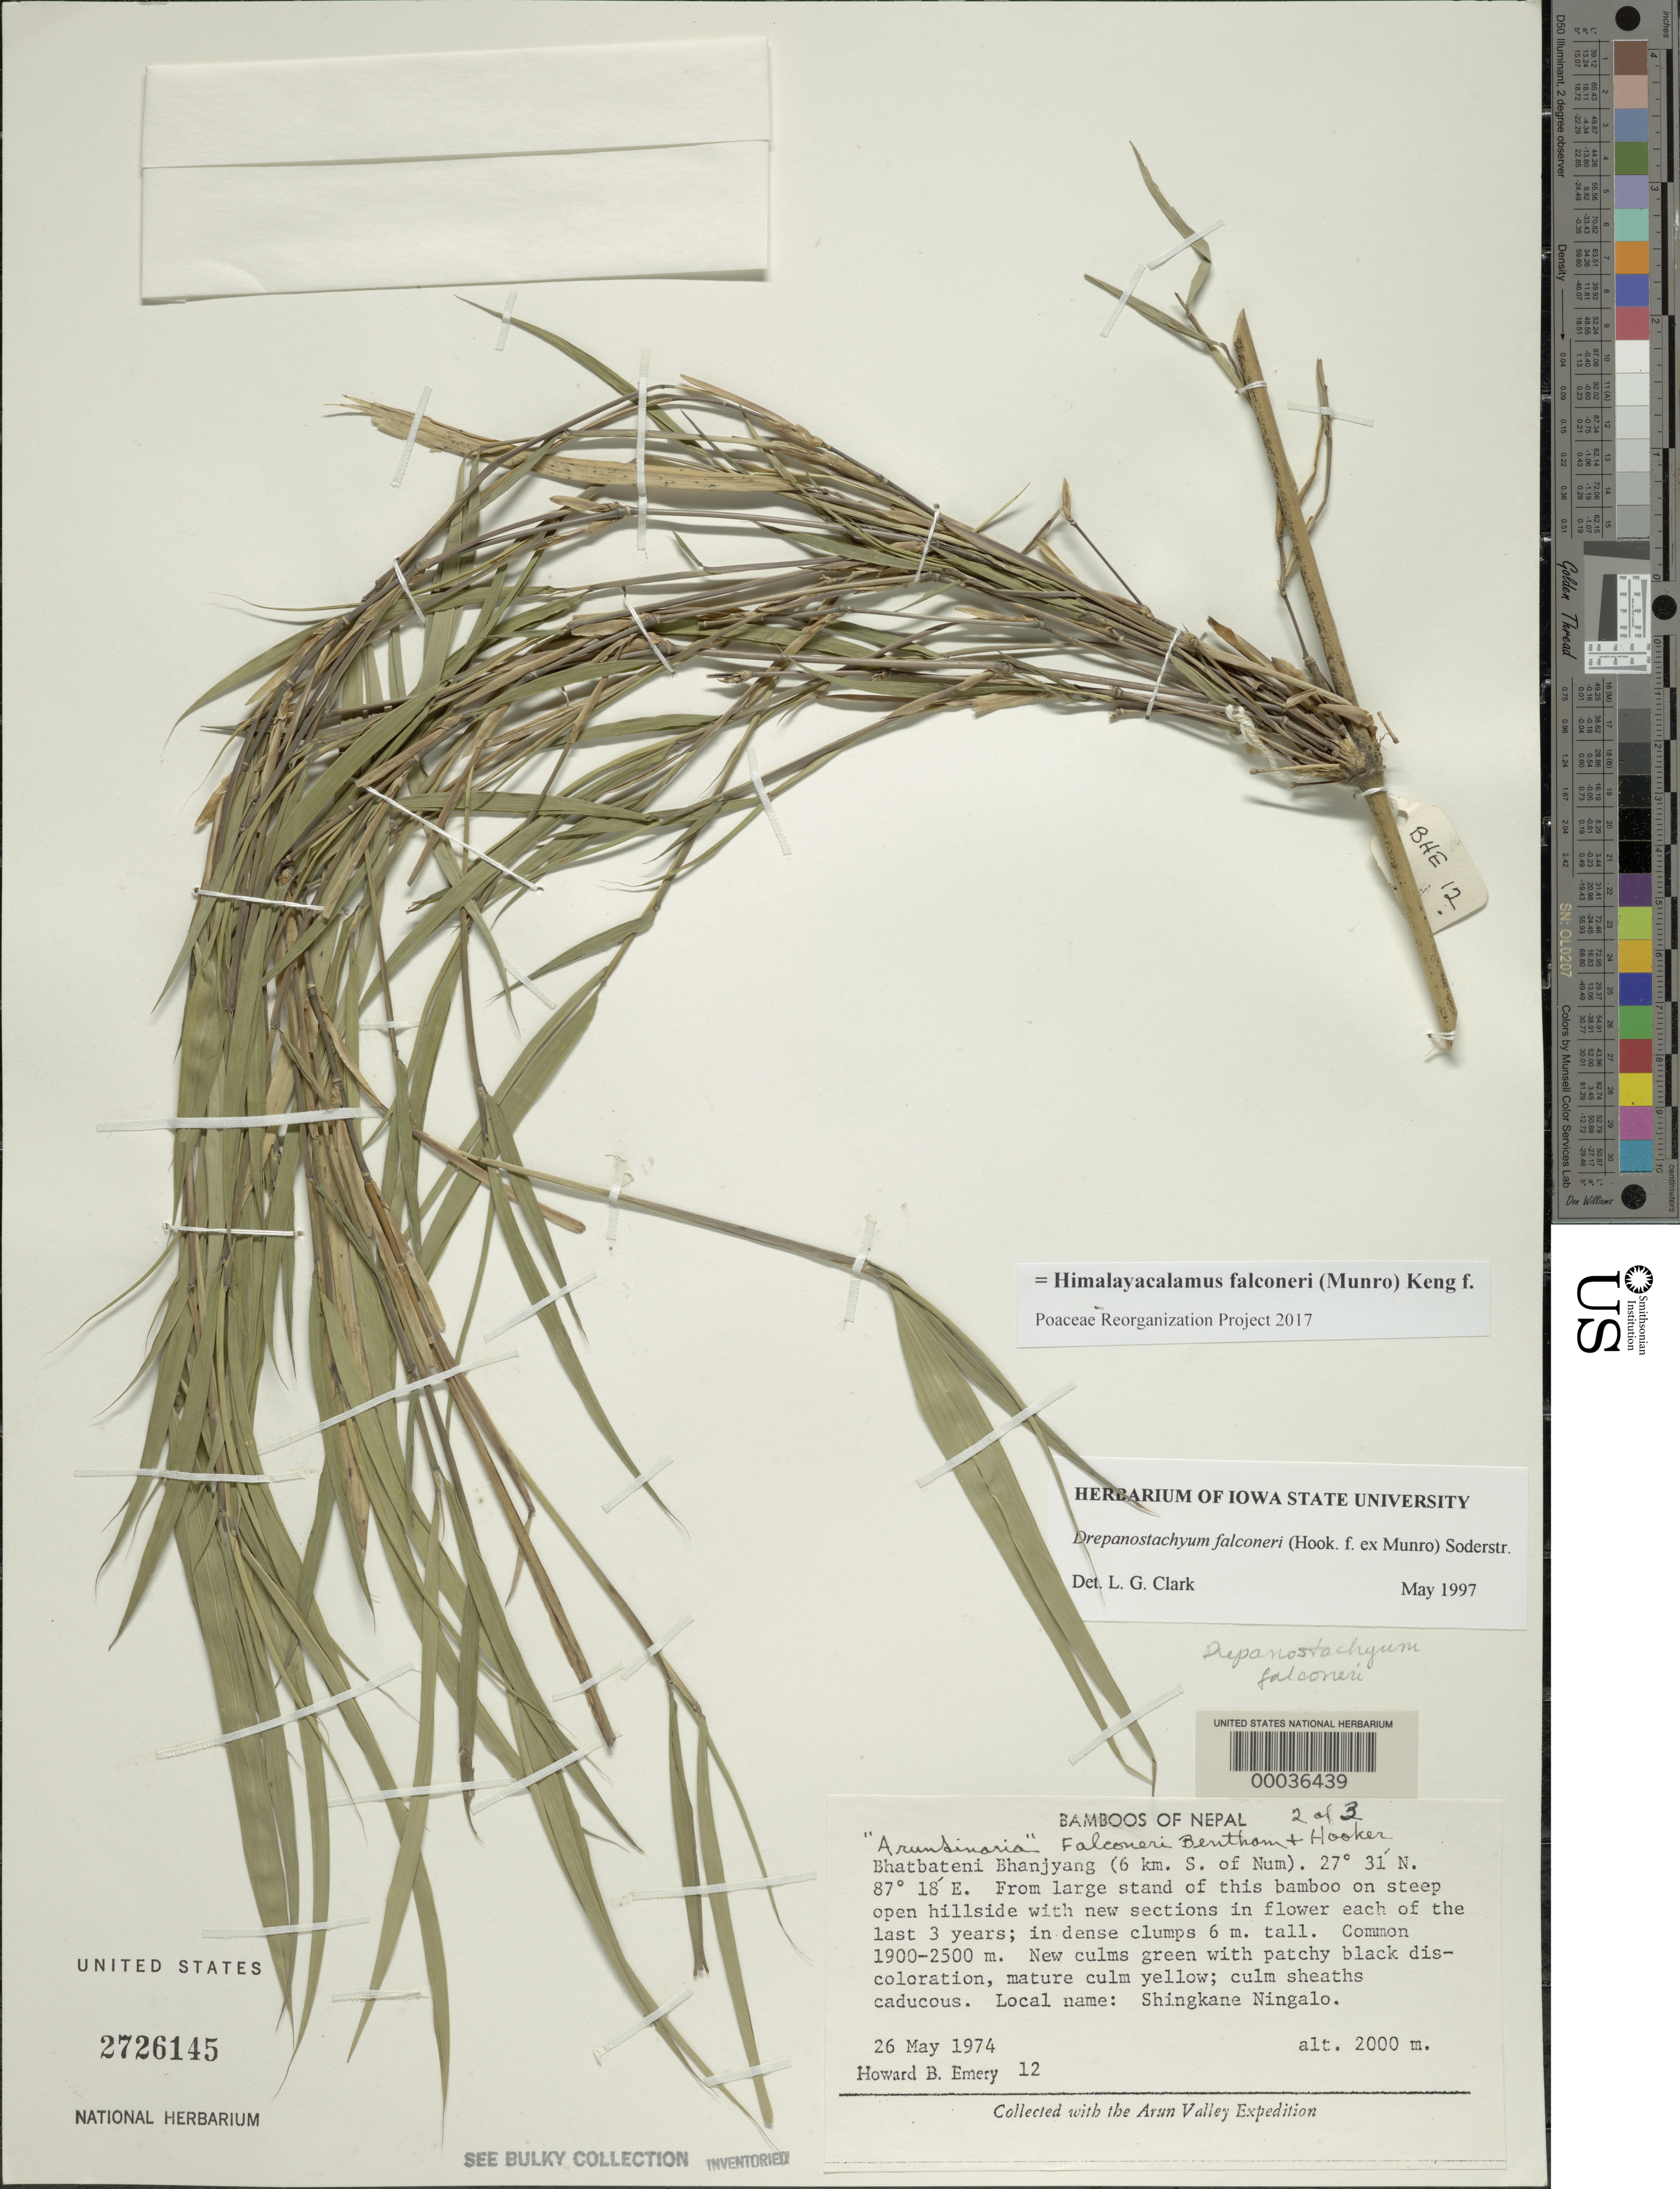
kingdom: Plantae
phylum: Tracheophyta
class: Liliopsida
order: Poales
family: Poaceae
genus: Himalayacalamus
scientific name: Himalayacalamus falconeri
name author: (Munro) Keng f.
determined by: Poaceae Reorganization Project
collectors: H. B. Emery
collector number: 12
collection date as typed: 26 May 1974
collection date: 1974-05-26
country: Nepal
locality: Bhatbateni bhanjyang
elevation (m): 2000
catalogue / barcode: US 2726145